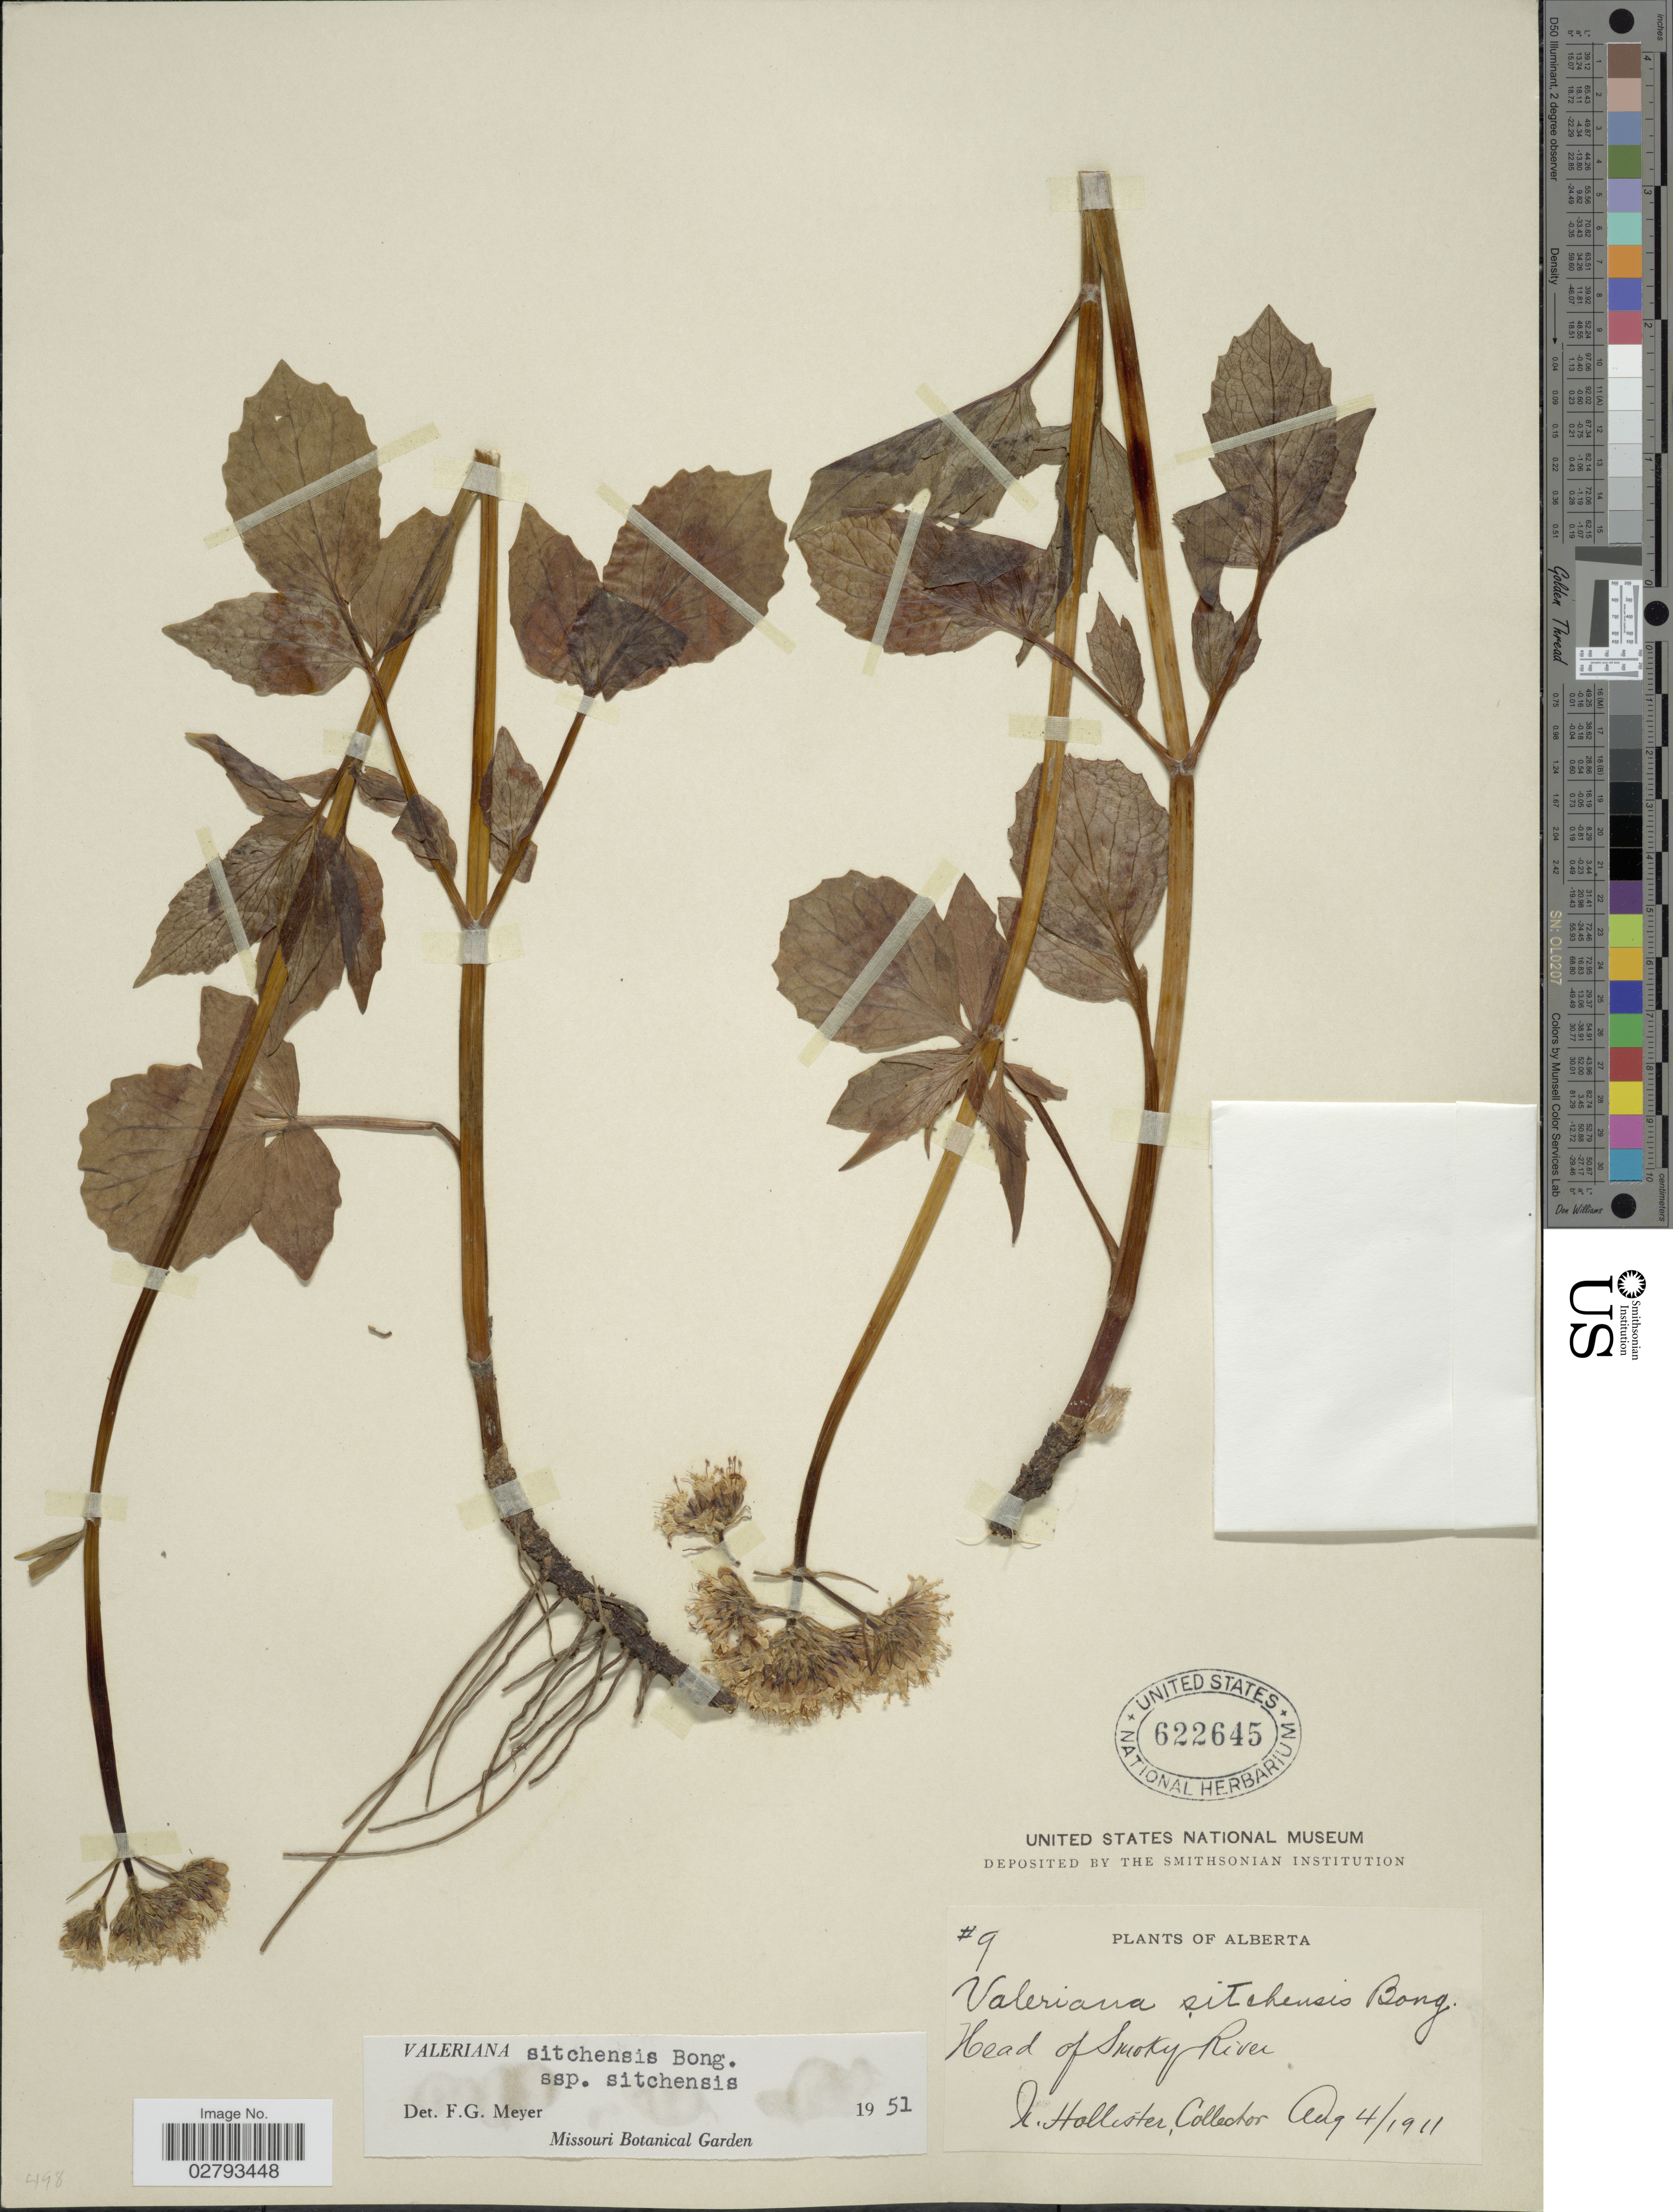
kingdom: Plantae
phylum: Tracheophyta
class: Magnoliopsida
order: Dipsacales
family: Caprifoliaceae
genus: Valeriana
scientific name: Valeriana sitchensis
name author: Bong.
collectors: N. Hollister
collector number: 9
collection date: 1911-08-04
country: Canada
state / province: Alberta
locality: Head of Smoky River.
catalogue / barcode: US 622645